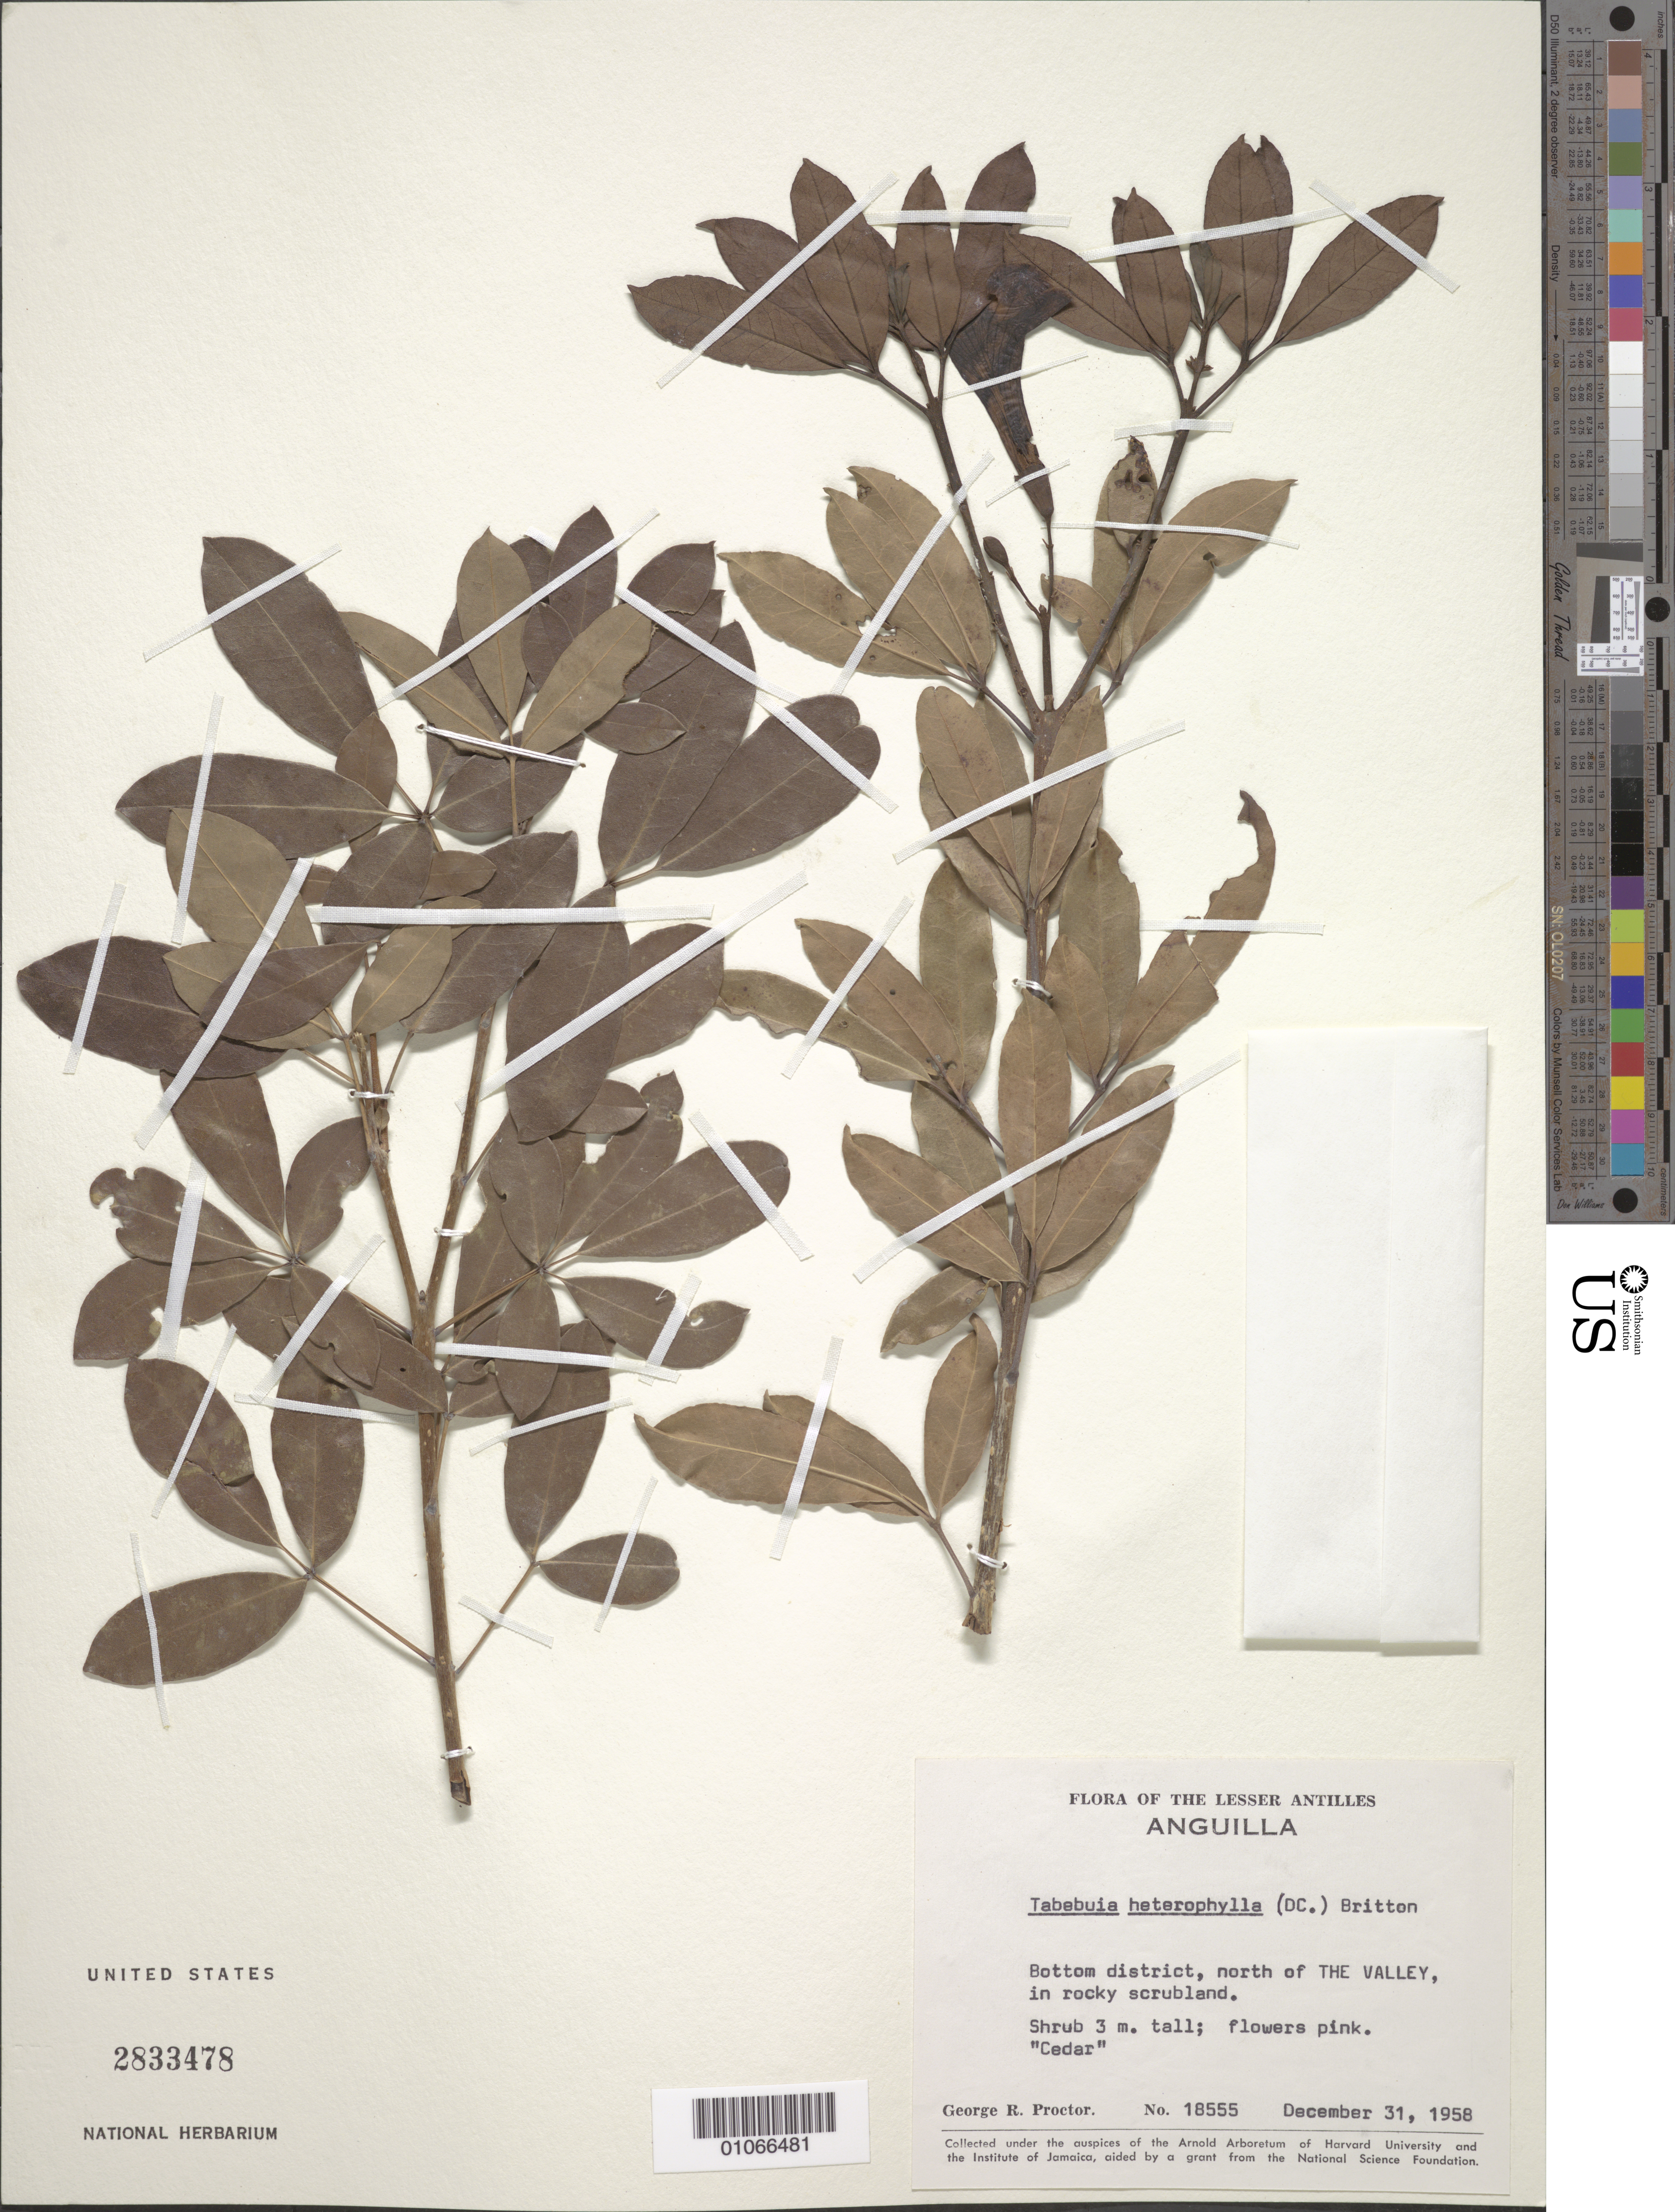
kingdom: Plantae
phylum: Tracheophyta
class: Magnoliopsida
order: Lamiales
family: Bignoniaceae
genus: Tabebuia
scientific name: Tabebuia heterophylla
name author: (DC.) Britton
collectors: G. R. Proctor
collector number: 18555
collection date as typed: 31 Dec 1958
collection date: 1958-12-31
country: Anguilla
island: Anguilla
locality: Bottom district, north of the Valley, in rocky scrubland.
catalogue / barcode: US 2833478